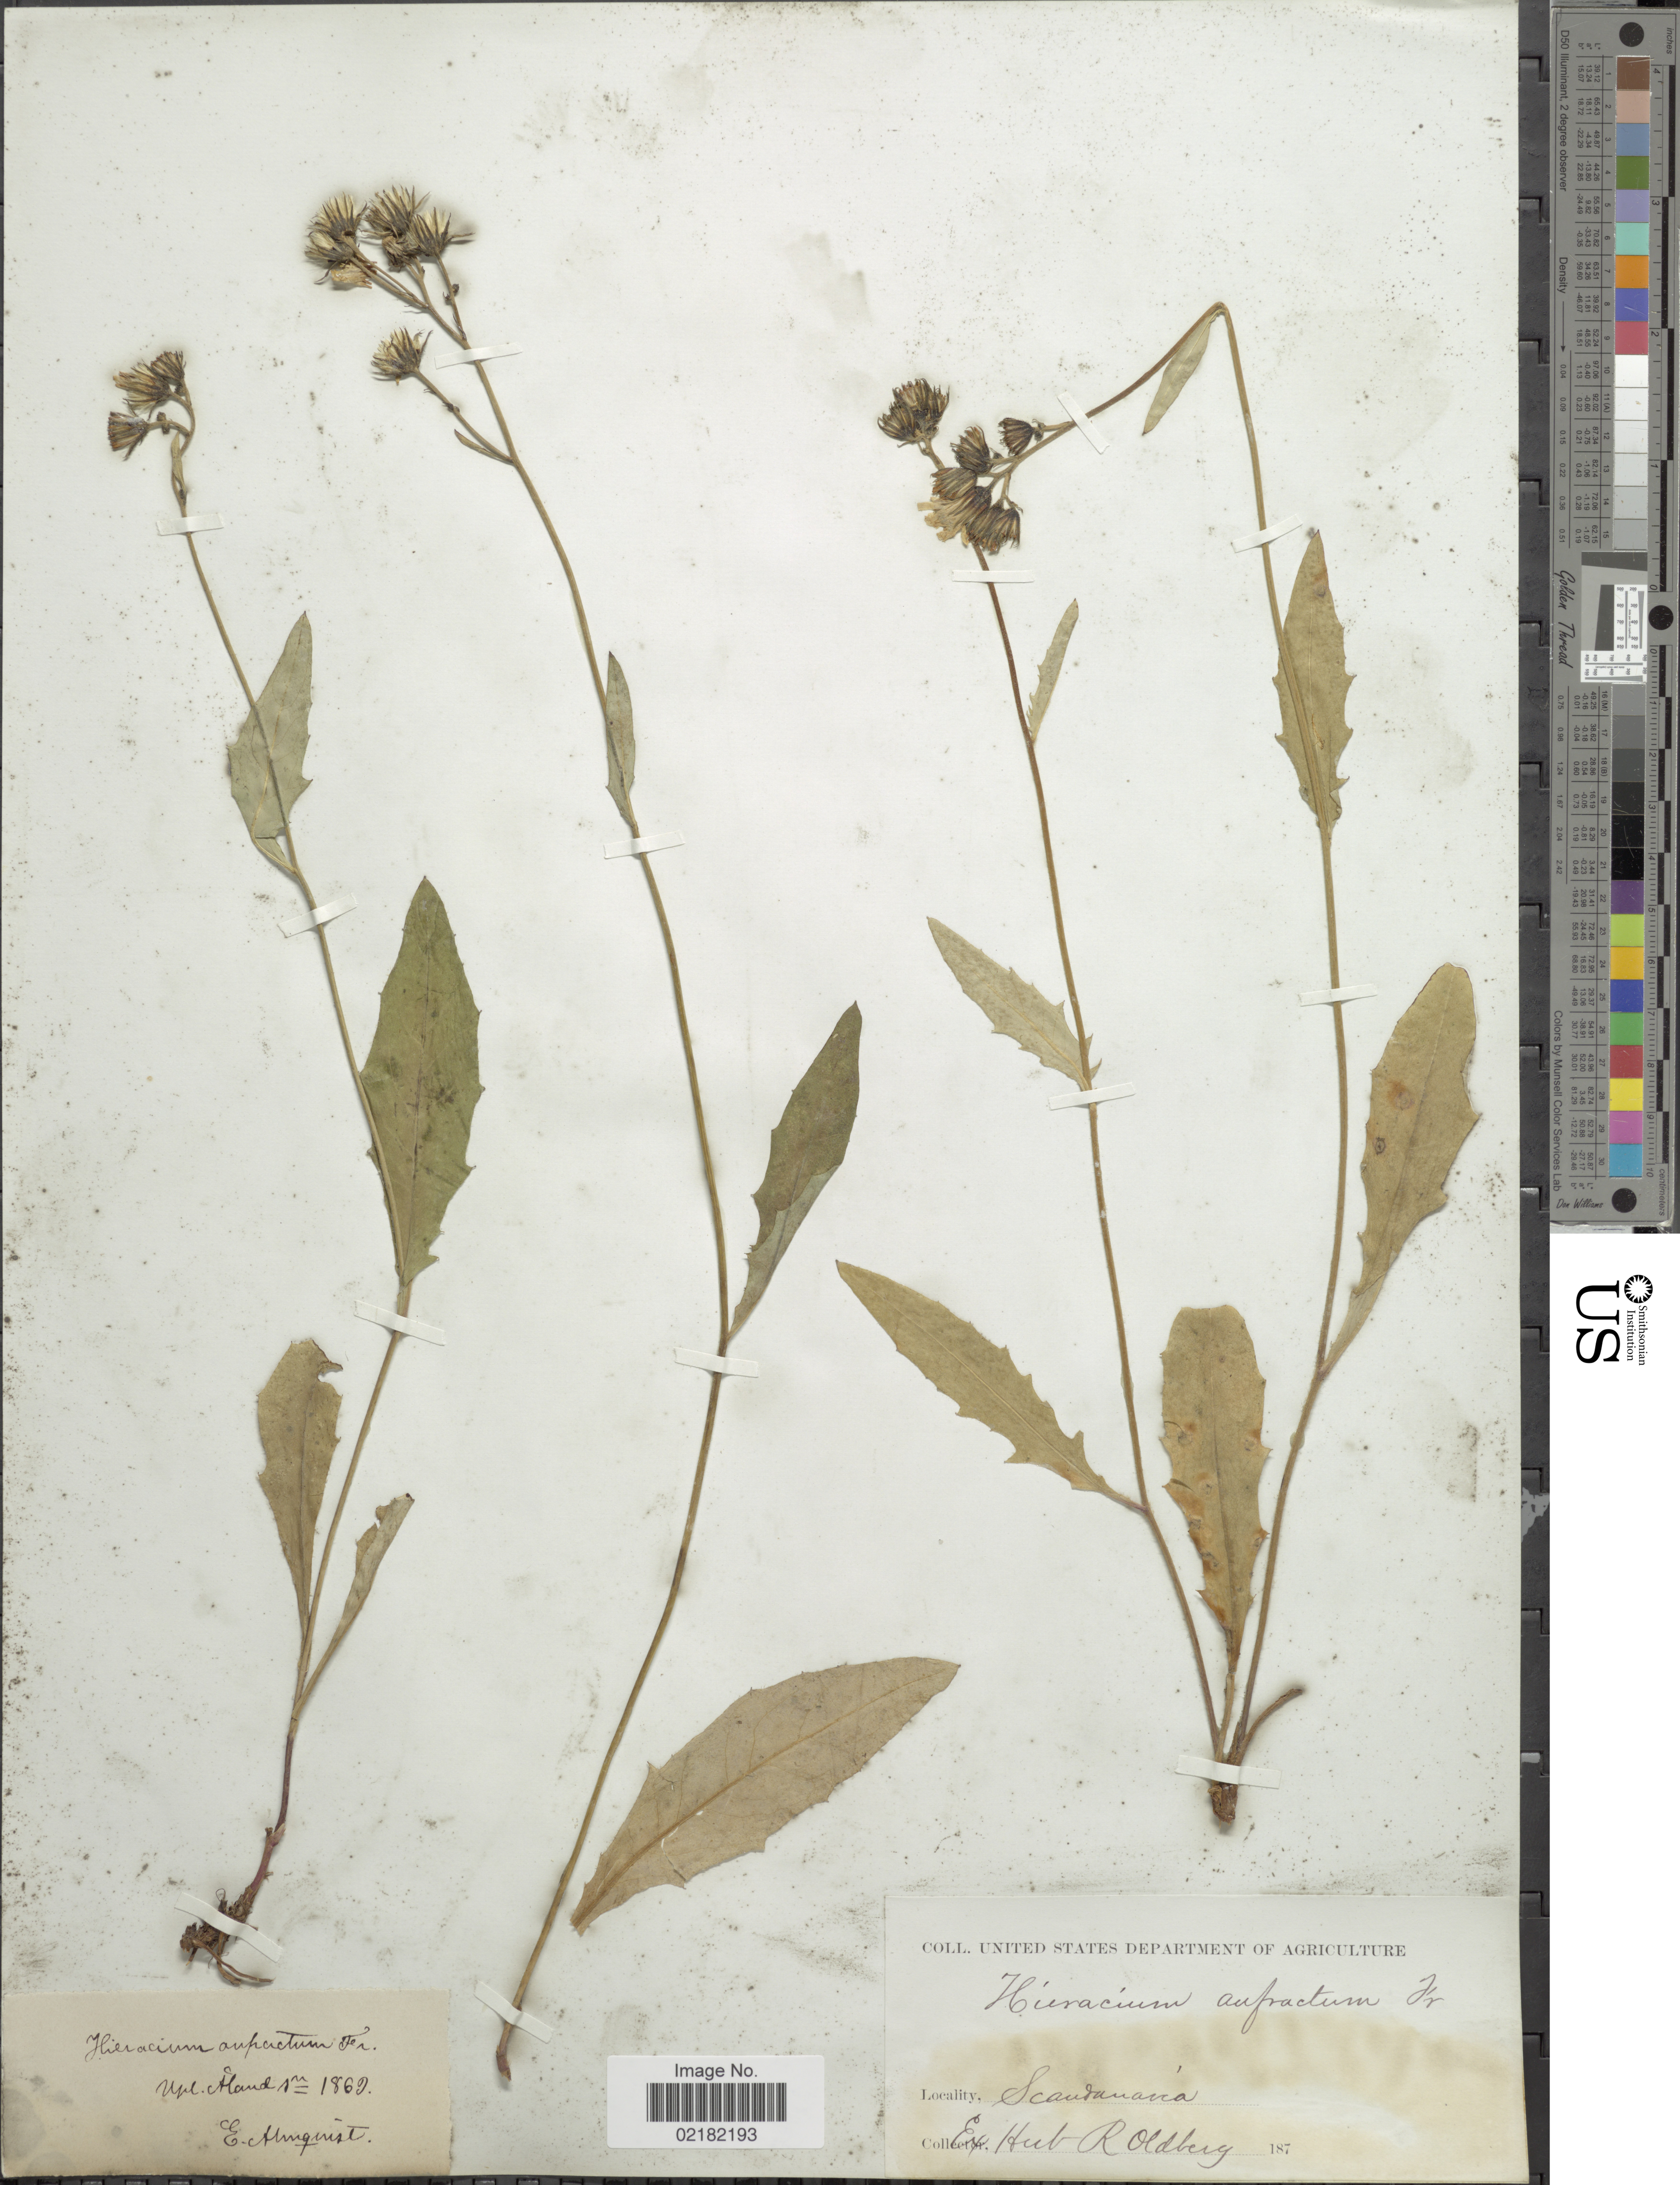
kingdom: Plantae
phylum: Tracheophyta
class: Magnoliopsida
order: Asterales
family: Asteraceae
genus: Hieracium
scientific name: Hieracium lachenalii subsp. anfractum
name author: (Fr.) Zahn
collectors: E. Almqvist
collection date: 1869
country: Sweden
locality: Upl. Aland sn. Scandinavia.